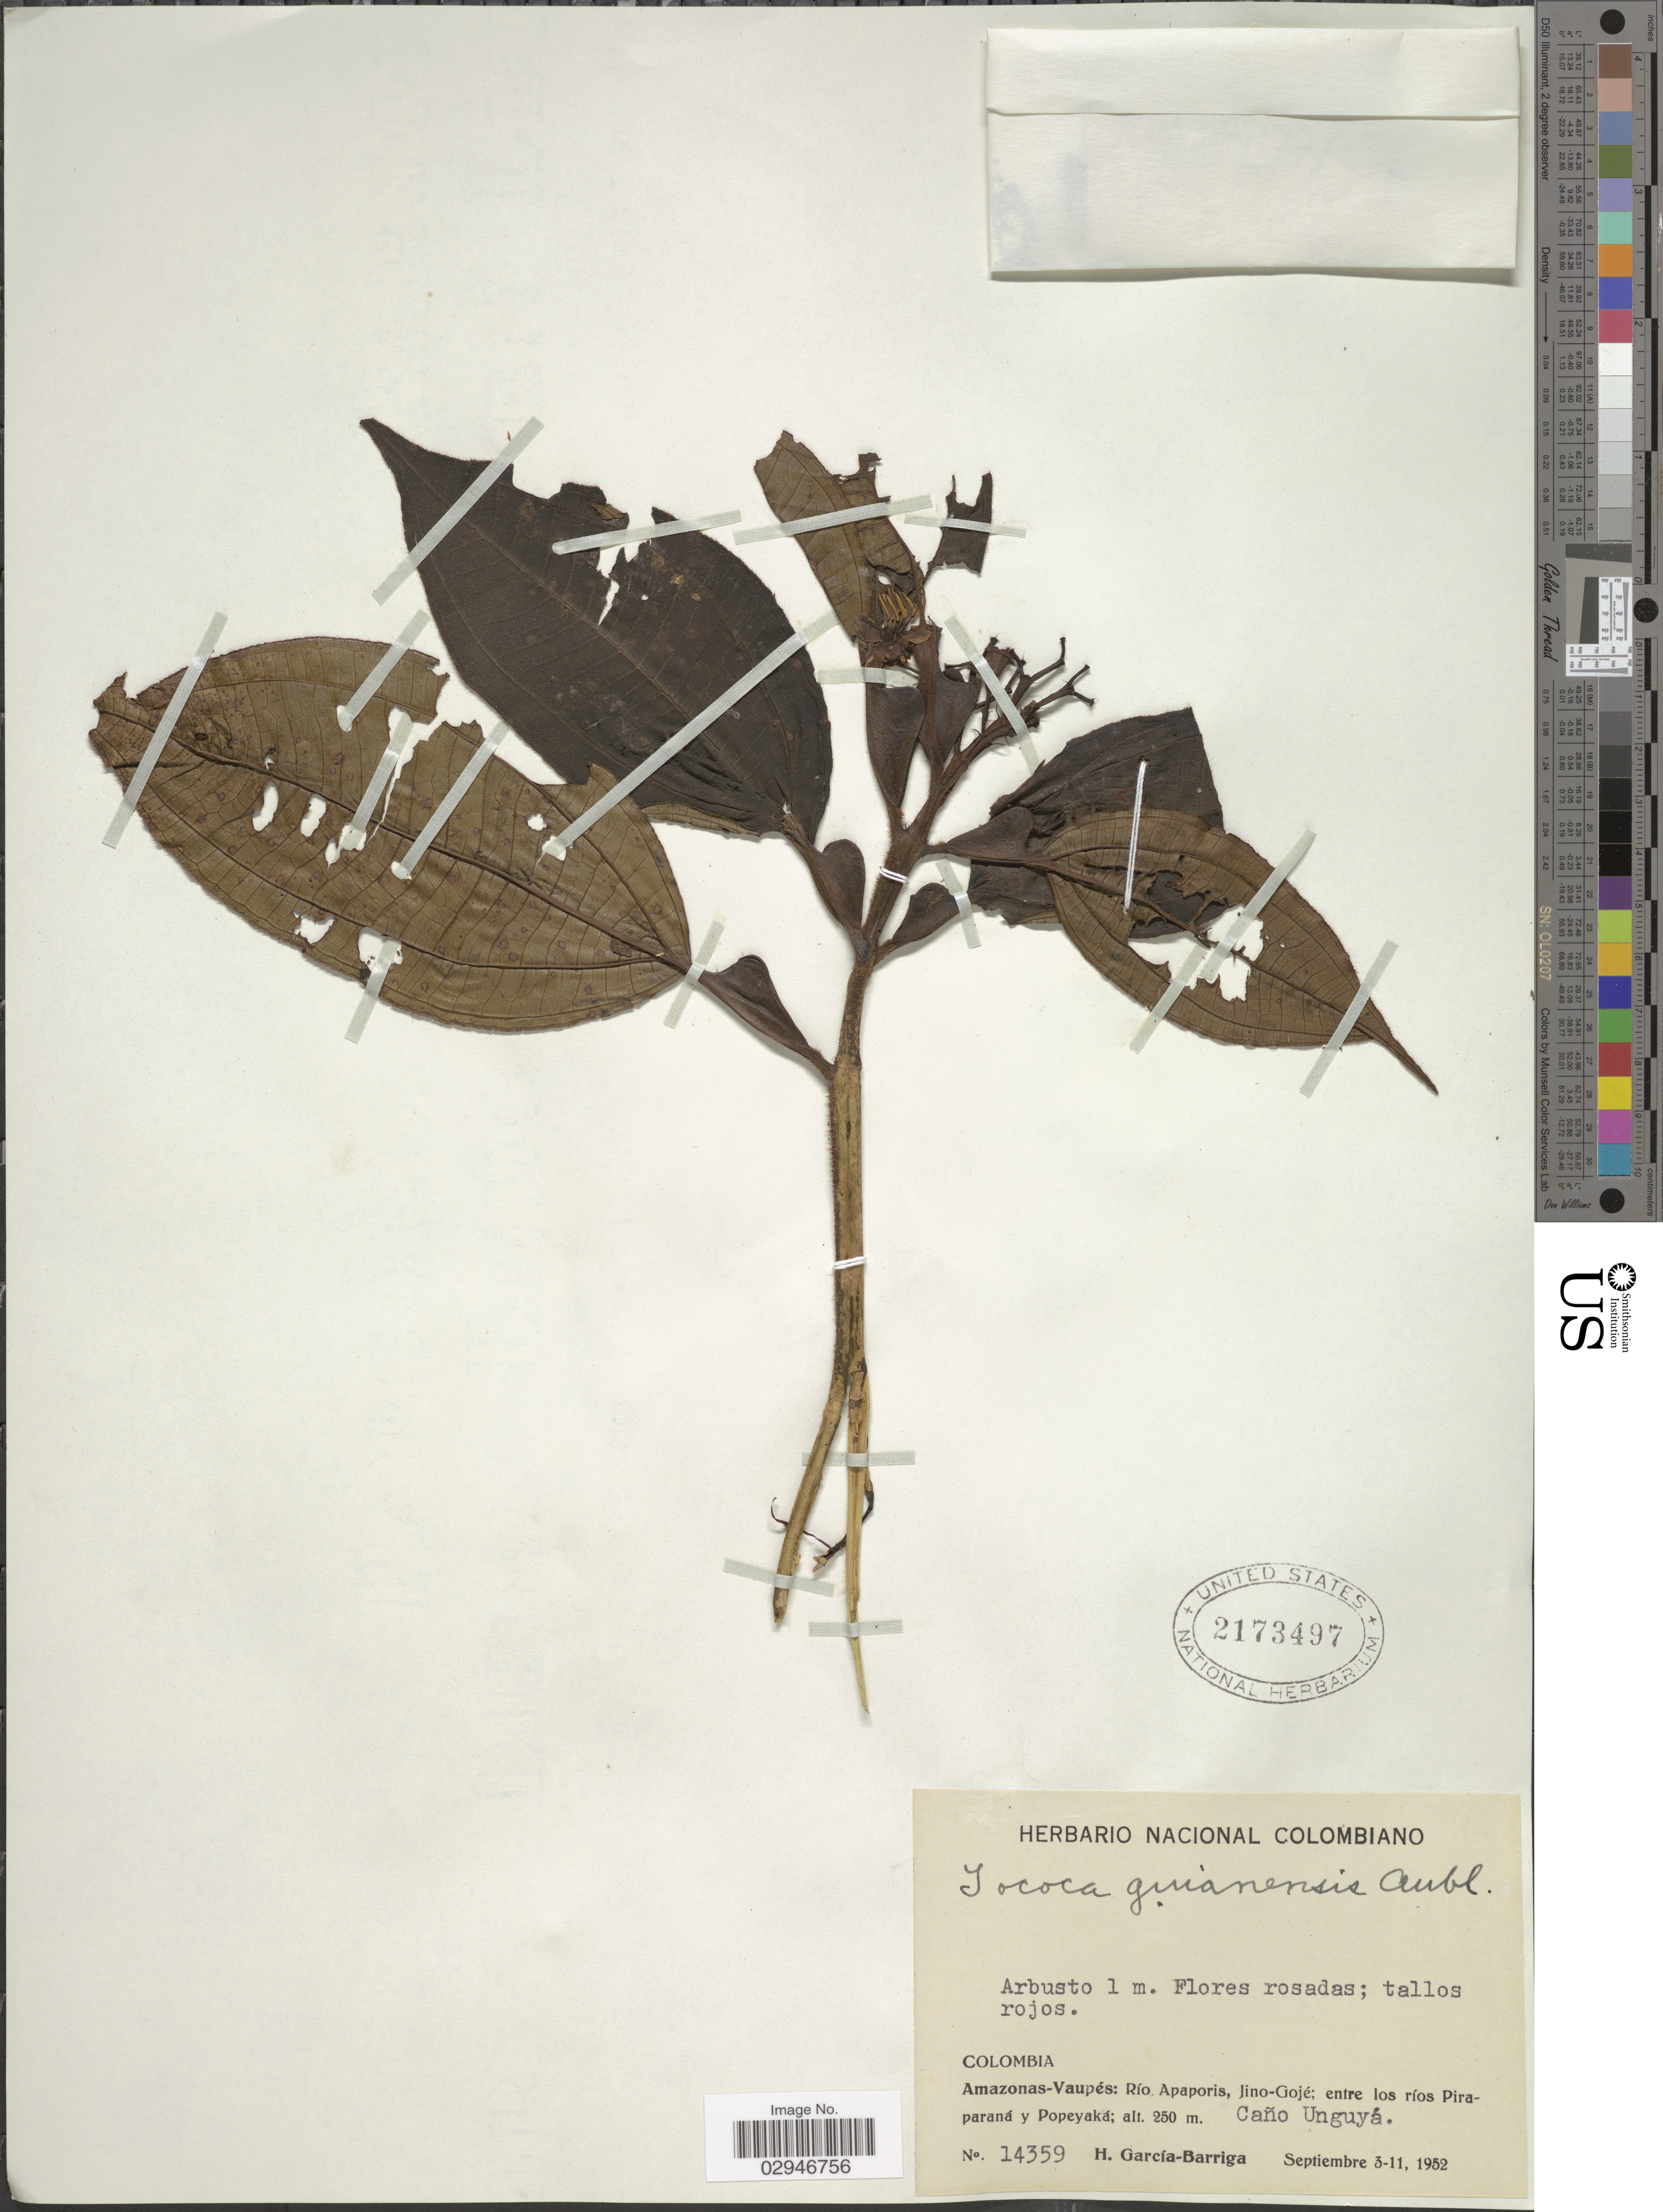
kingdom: Plantae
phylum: Tracheophyta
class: Magnoliopsida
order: Myrtales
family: Melastomataceae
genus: Tococa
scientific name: Tococa guianensis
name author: Aubl.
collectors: H. García Barriga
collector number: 14359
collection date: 1952-09-03/1952-09-11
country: Colombia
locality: Amazonas-Vaupés: Río Apaporis, Jino-Gojé; entre los ríos Piraparaná y Popeyaká. Caño Unguyá.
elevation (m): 250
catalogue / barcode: US 2173497